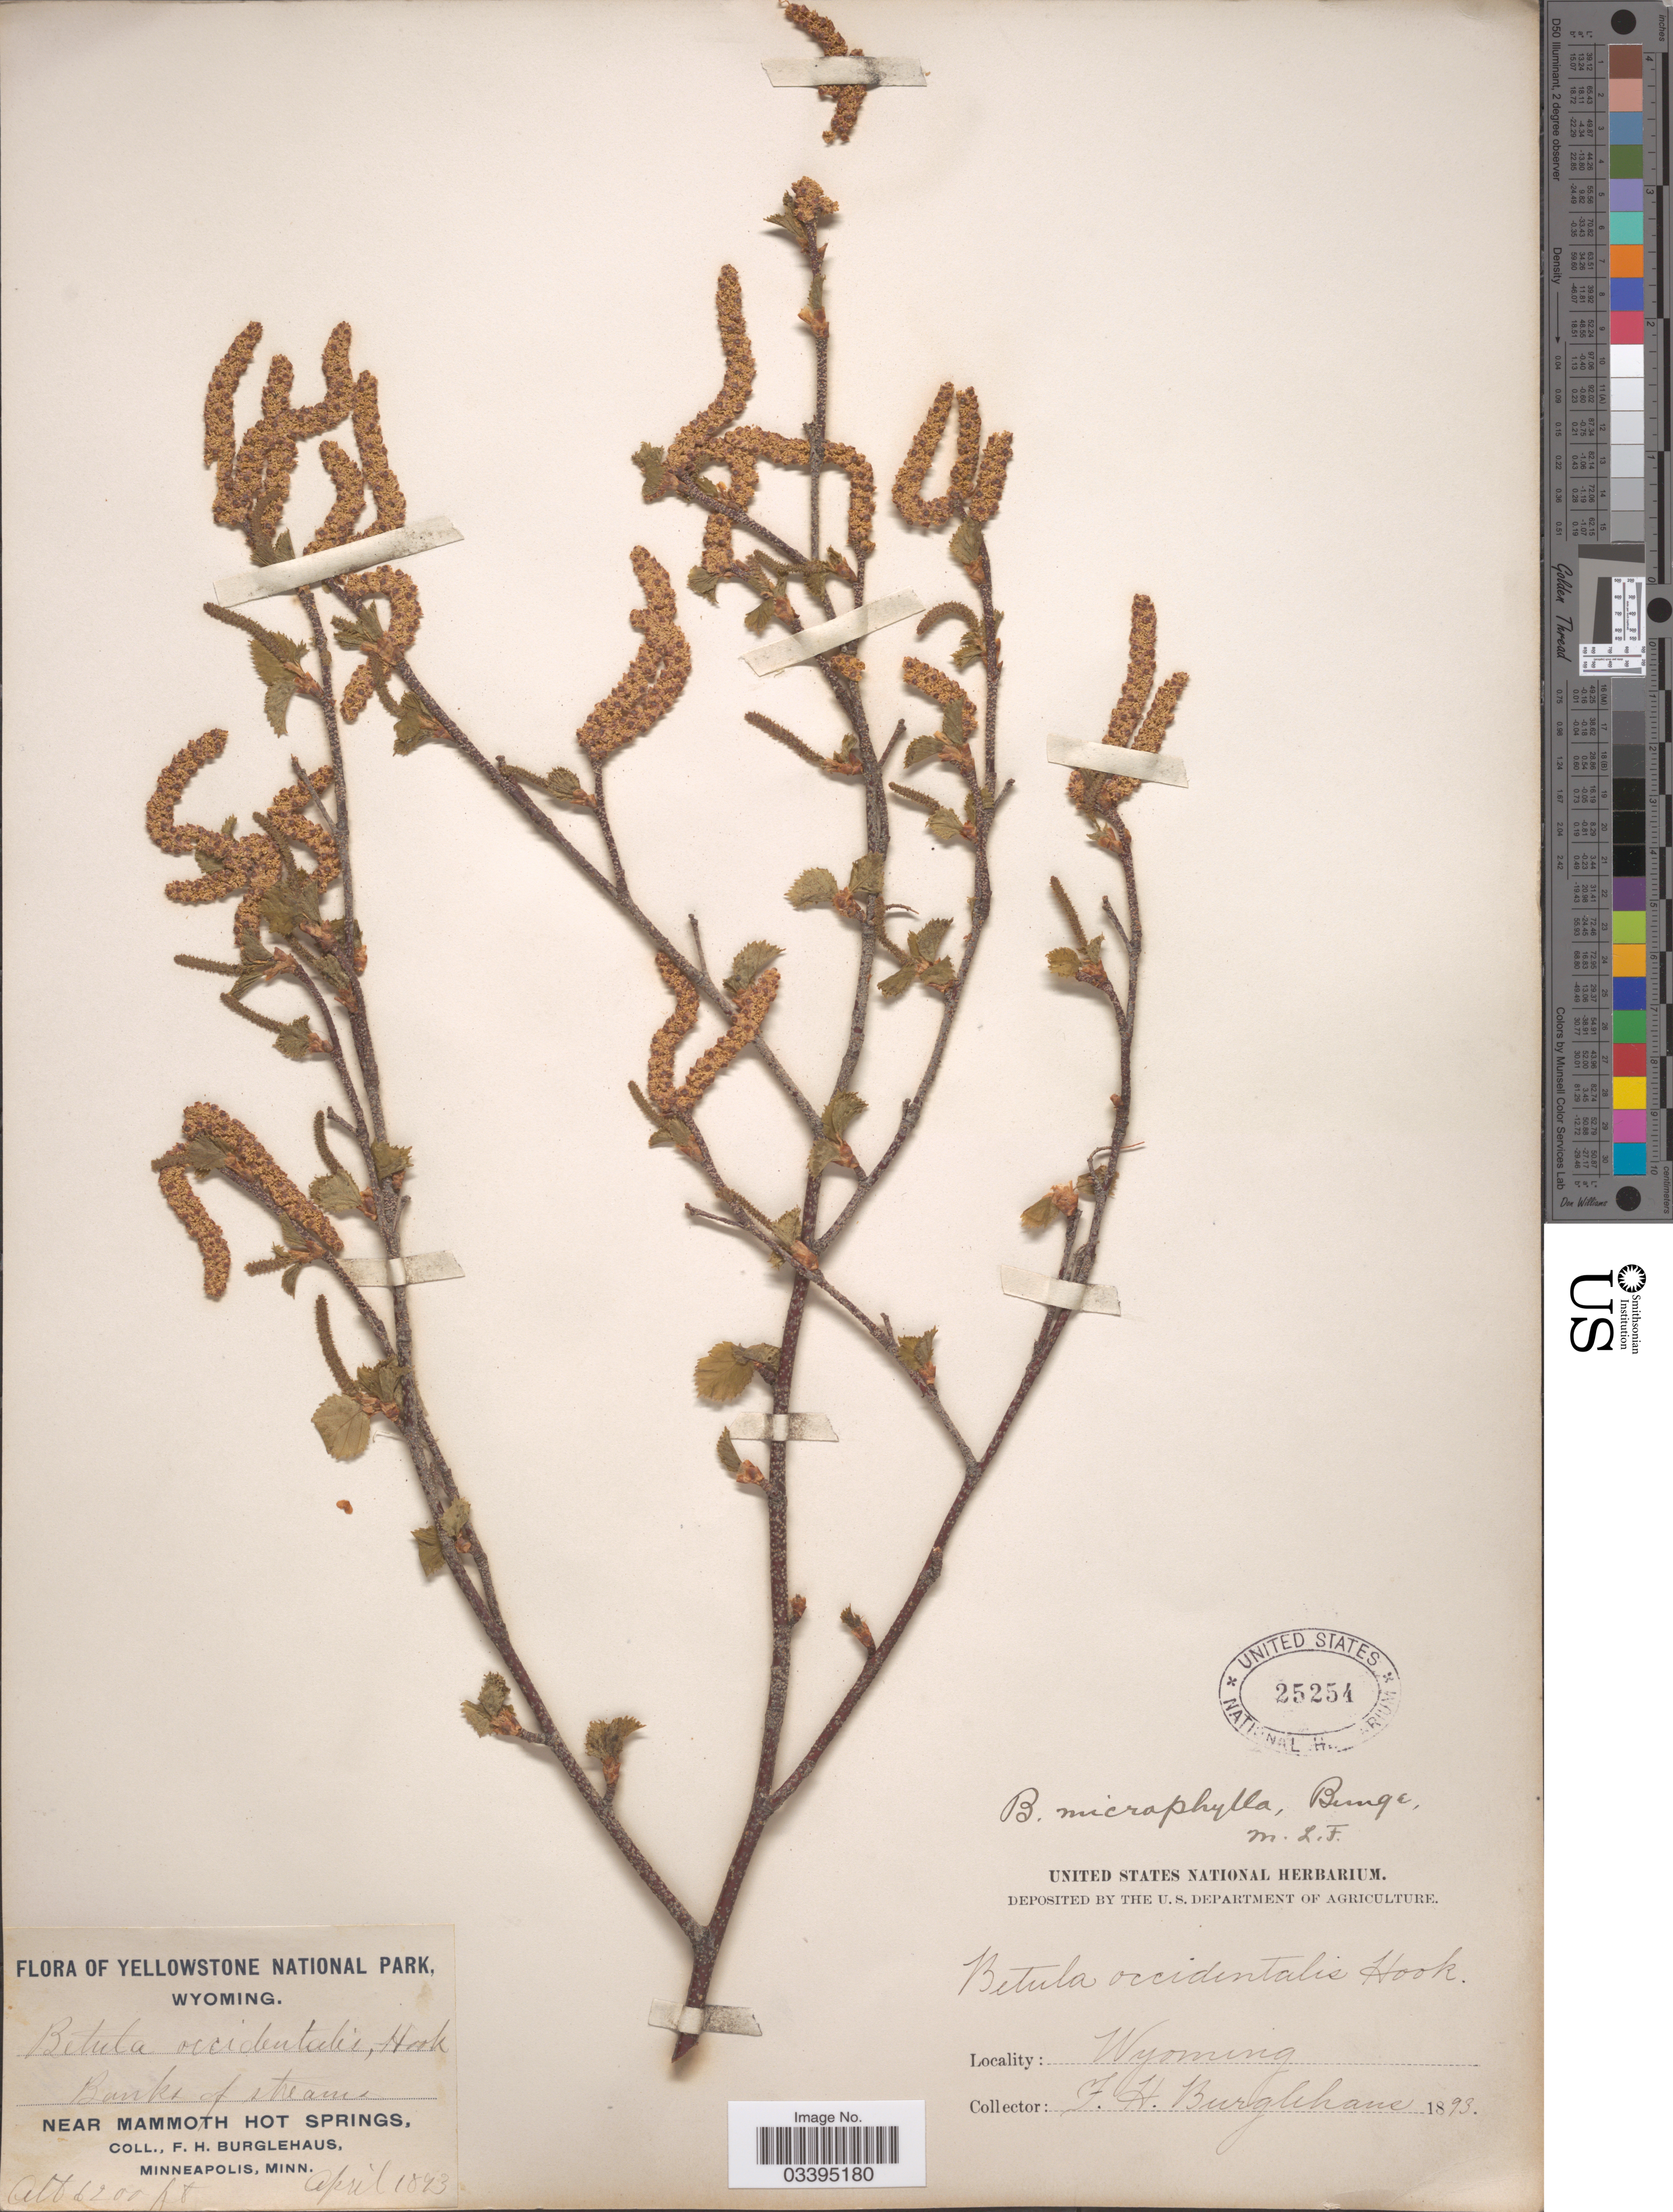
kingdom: Plantae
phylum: Tracheophyta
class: Magnoliopsida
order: Fagales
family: Betulaceae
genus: Betula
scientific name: Betula fontinalis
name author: Sarg.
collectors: F. Burglehaus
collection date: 1893-04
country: United States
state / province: Wyoming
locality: Yellowstone National Park. Near Mammoth Hot Springs.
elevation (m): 1890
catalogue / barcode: US 25254